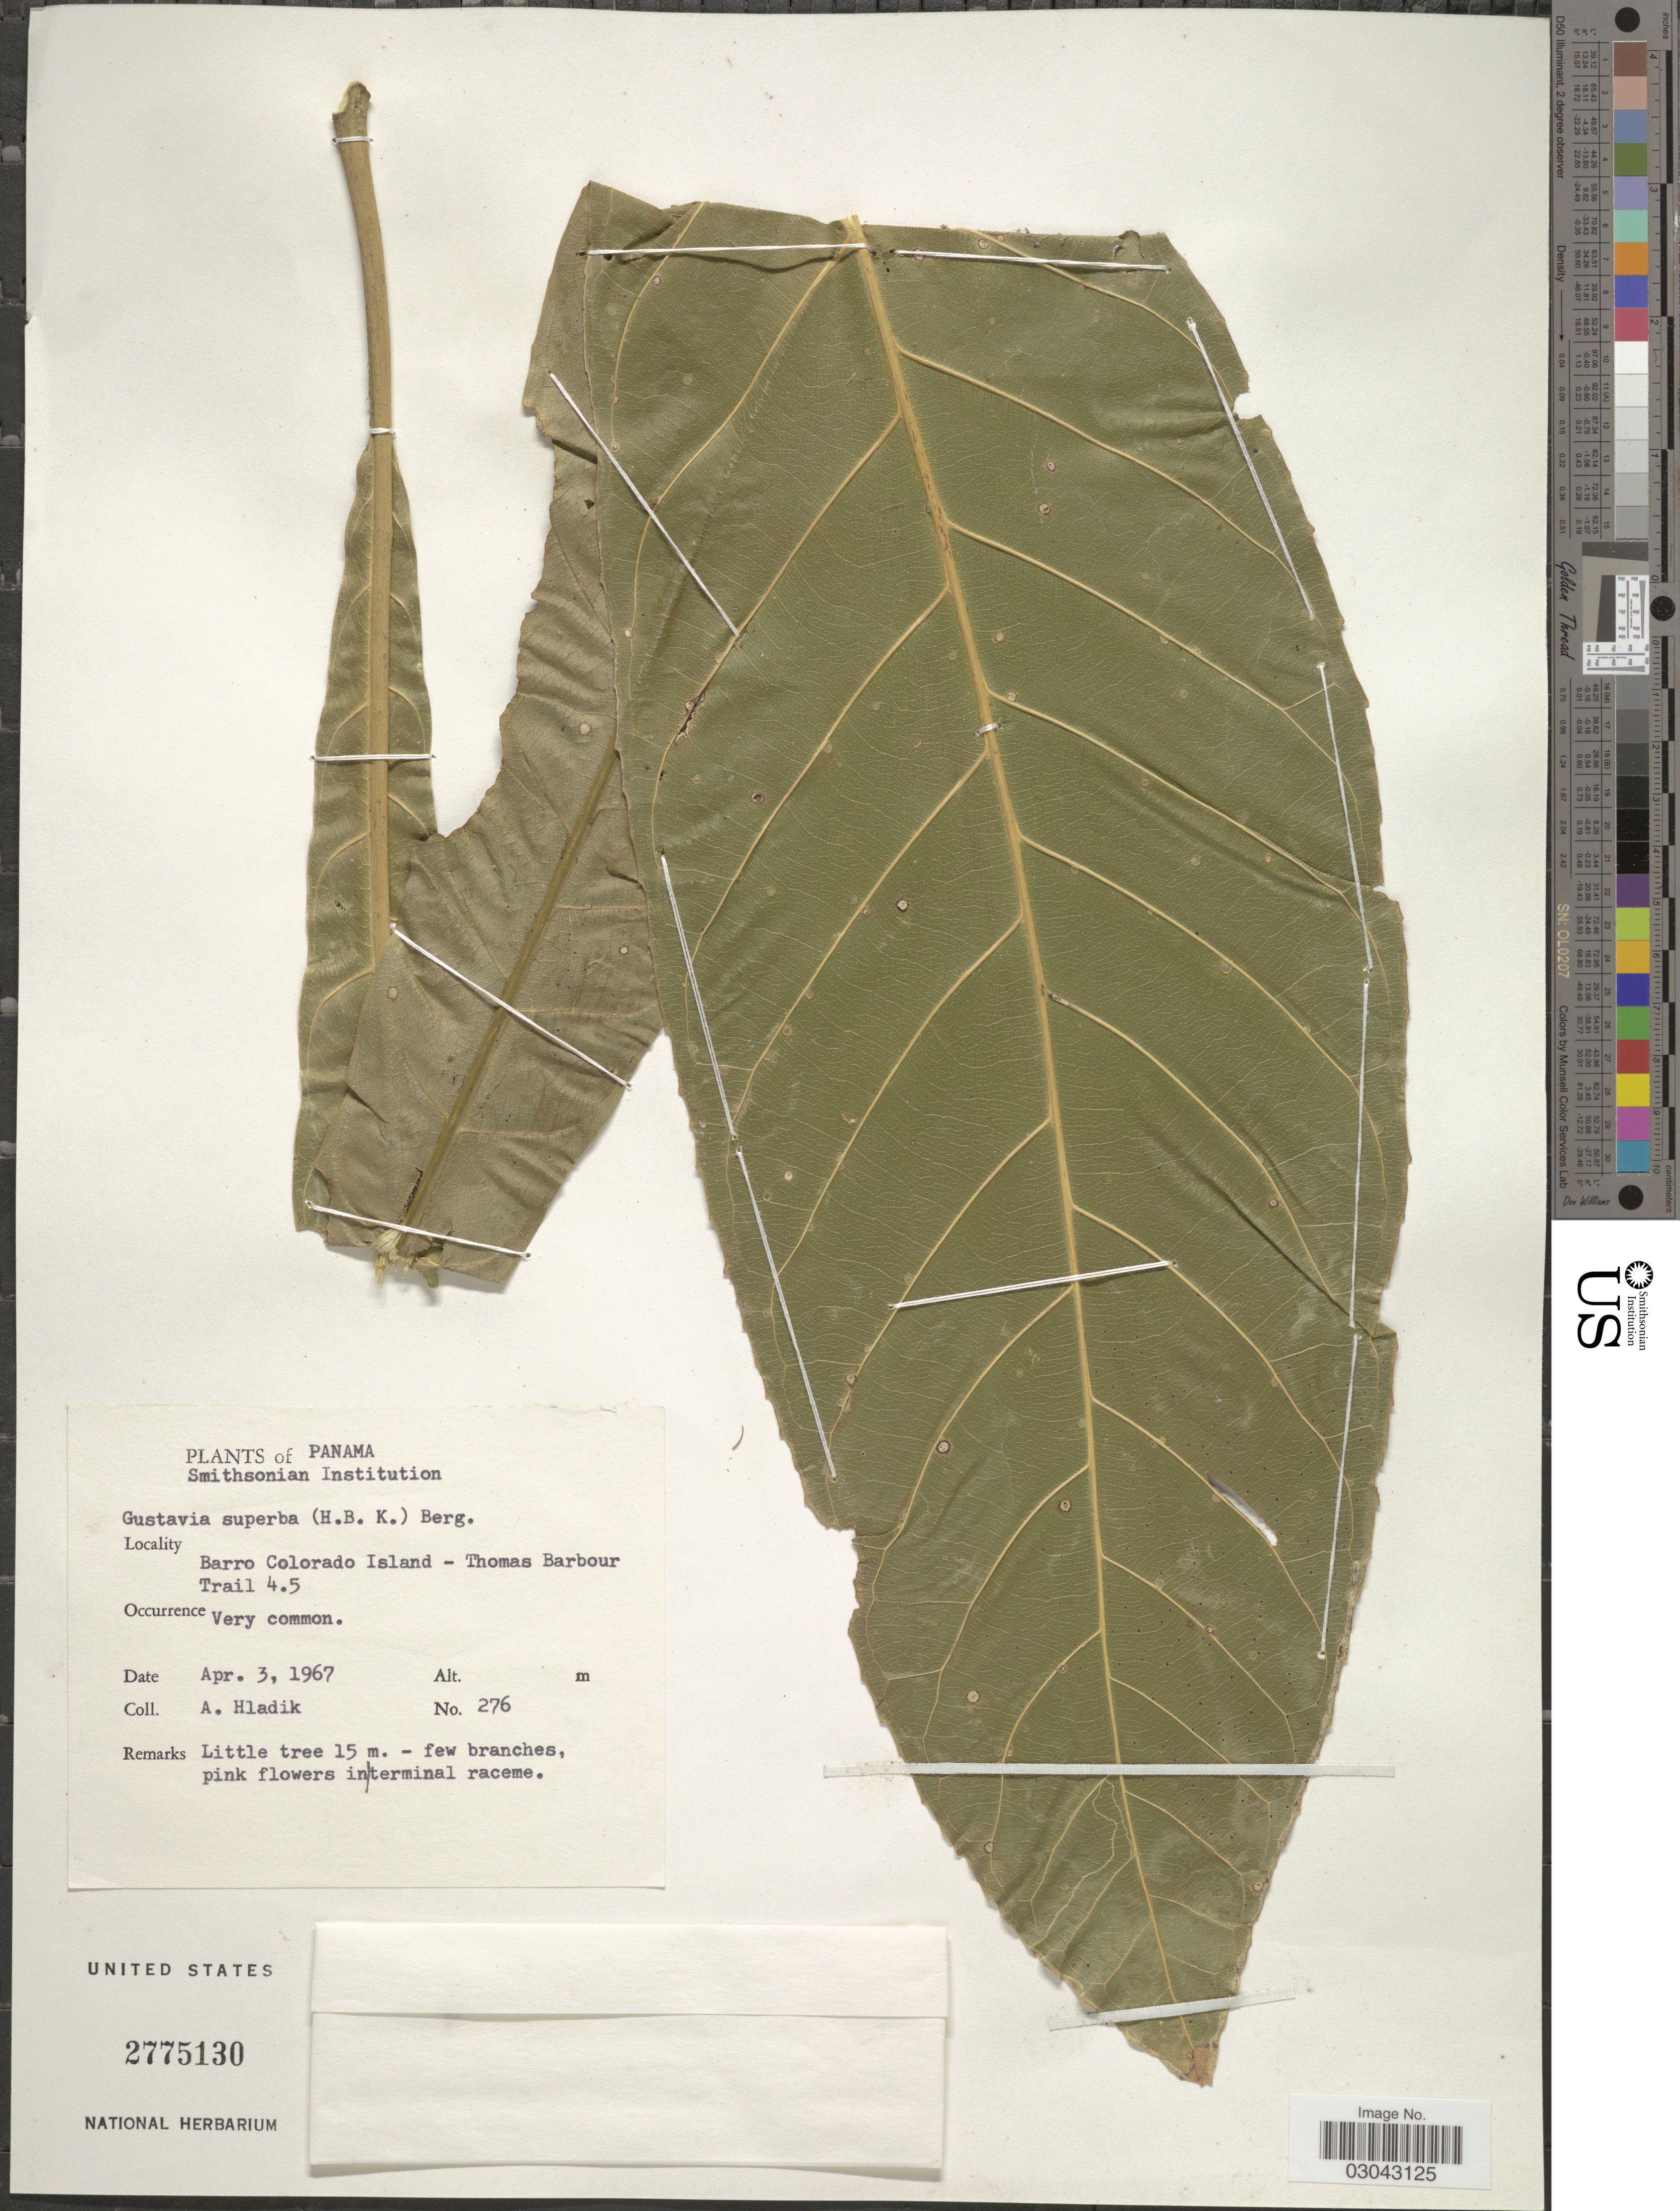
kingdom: Plantae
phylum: Tracheophyta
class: Magnoliopsida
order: Ericales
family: Lecythidaceae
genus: Gustavia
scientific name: Gustavia superba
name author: (Kunth) O. Berg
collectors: A. Hladik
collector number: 276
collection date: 1967-04-03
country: Panama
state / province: Panamá Oeste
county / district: Canal Zone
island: Barro Colorado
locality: Barro Colorado Island, Thomas Barbour, Trail 4.5.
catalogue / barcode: US 2775130